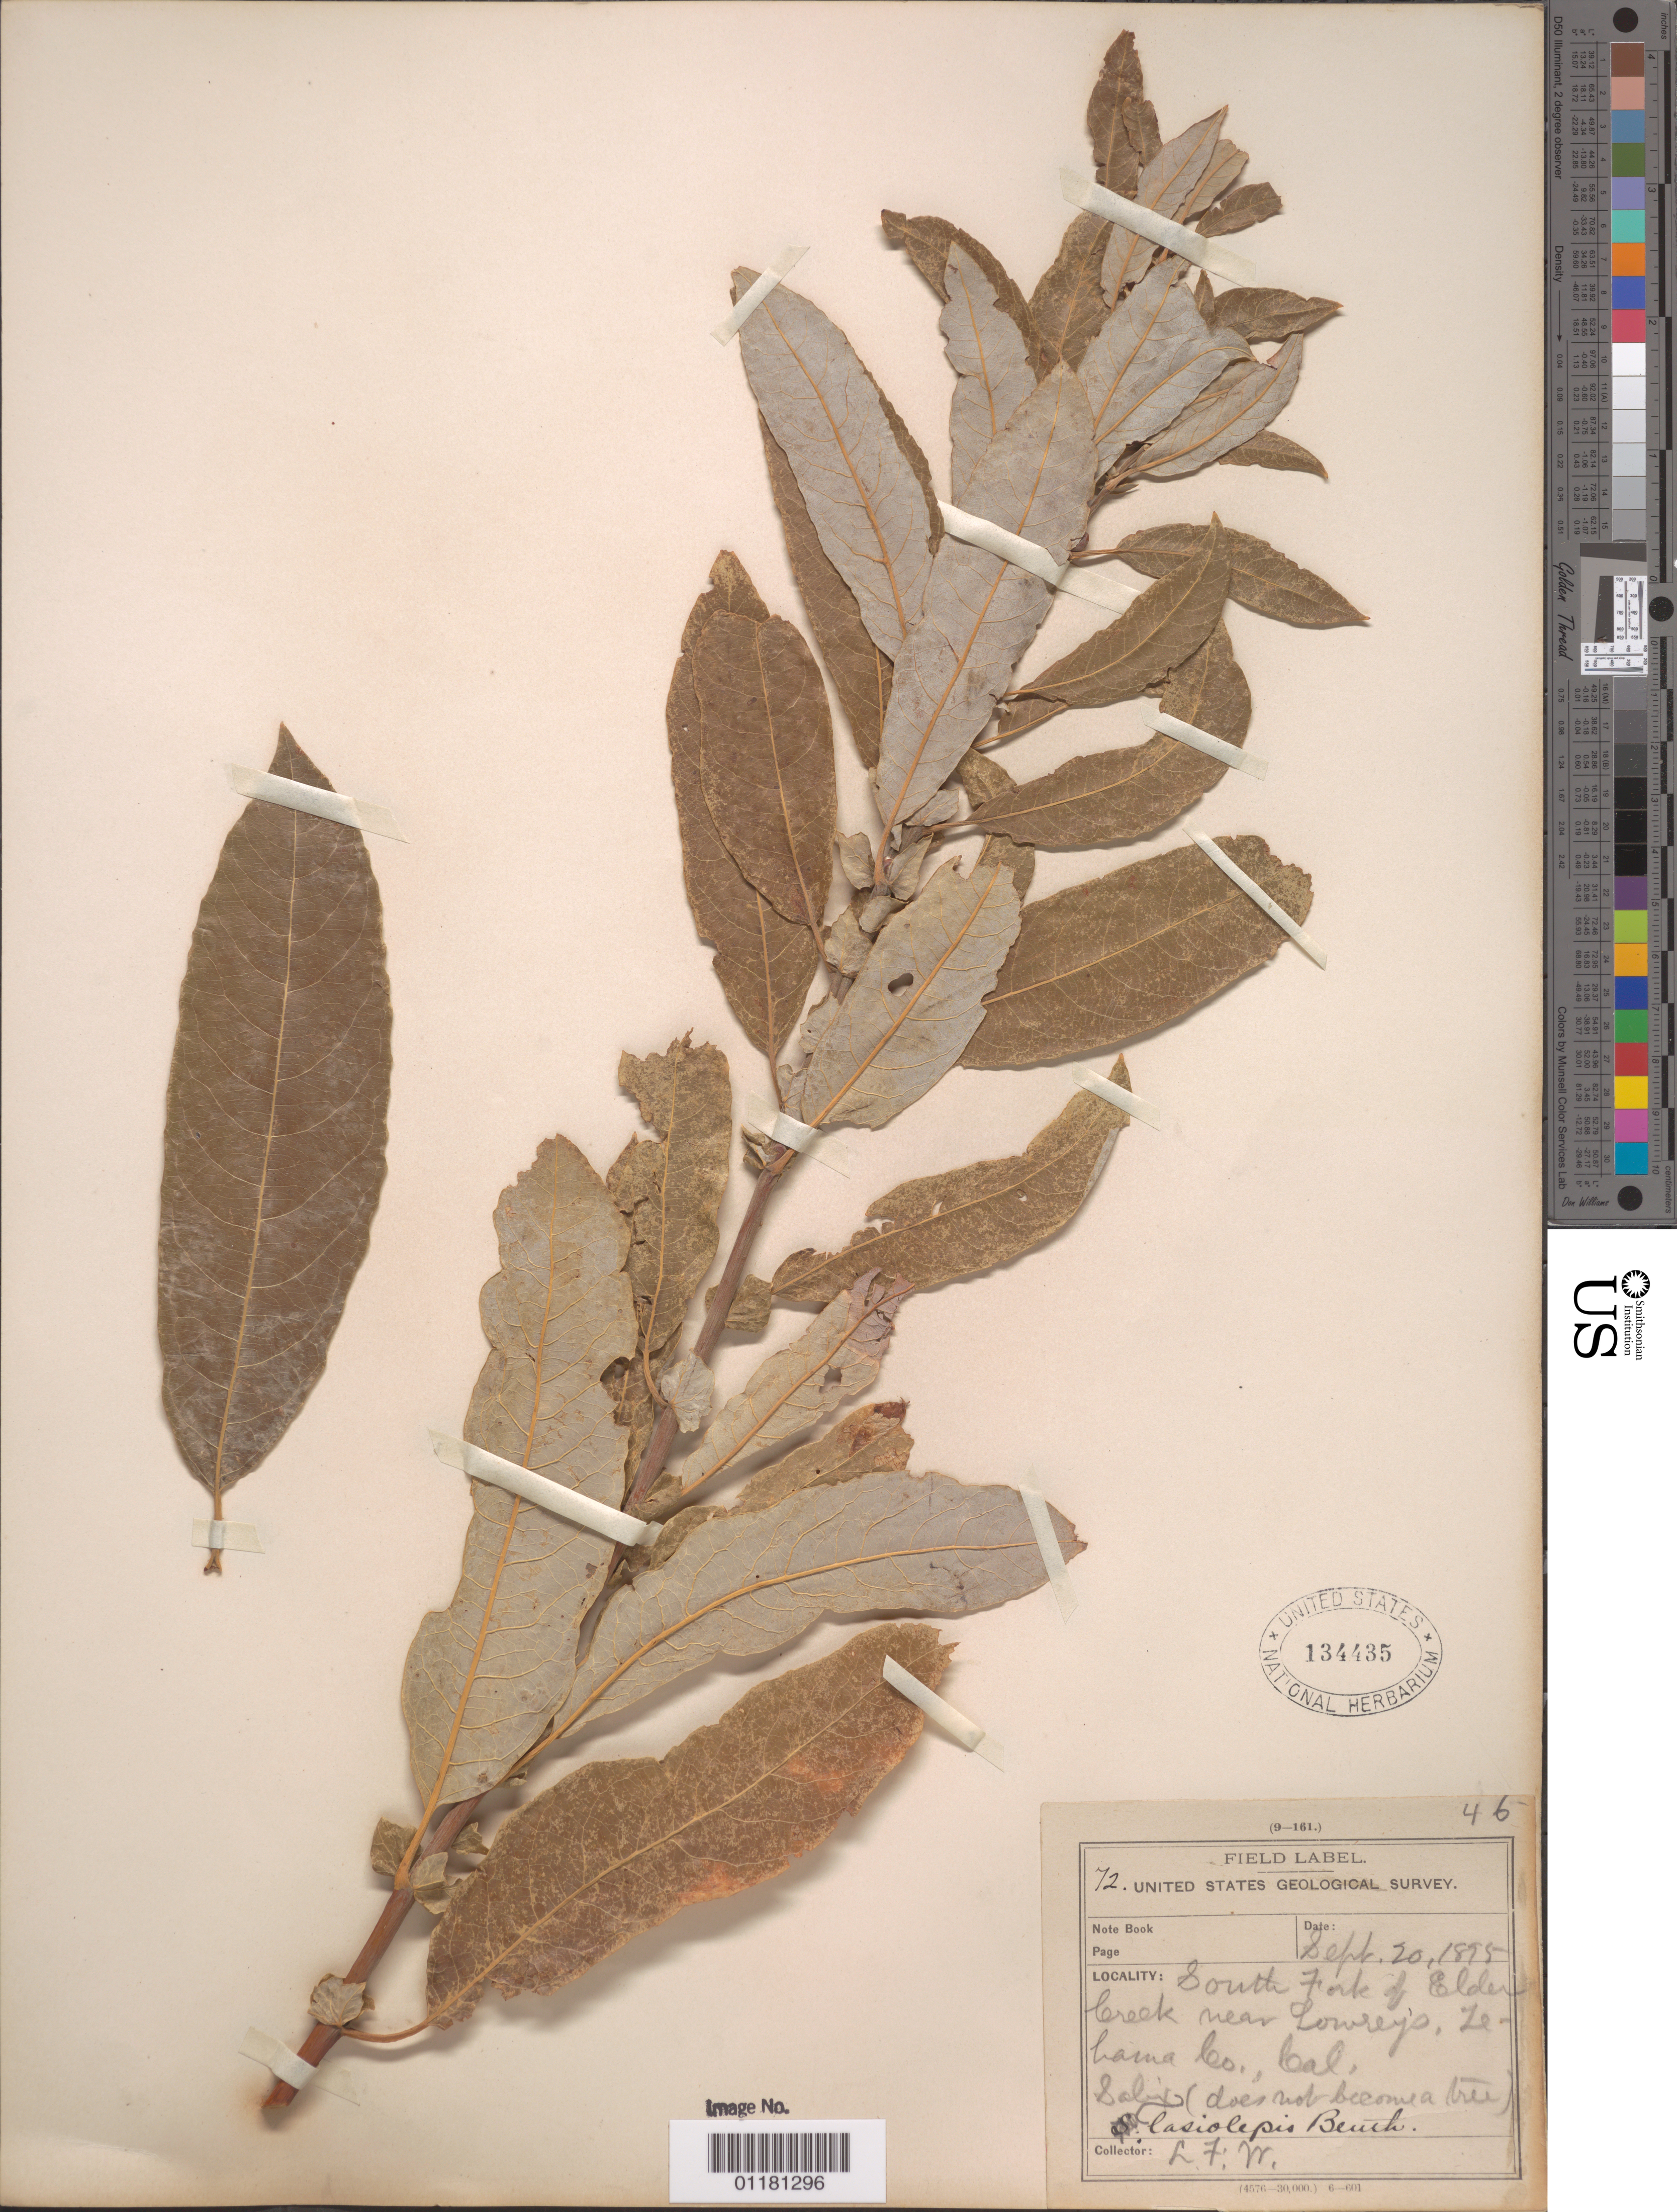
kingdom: Plantae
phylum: Tracheophyta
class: Magnoliopsida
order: Malpighiales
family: Salicaceae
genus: Salix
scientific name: Salix lasiolepis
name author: Benth.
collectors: L. F. Ward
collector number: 72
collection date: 1895-09-20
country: United States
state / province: California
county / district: Tehama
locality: South fork of Elder Creek near Lowrey's.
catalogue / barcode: US 134435